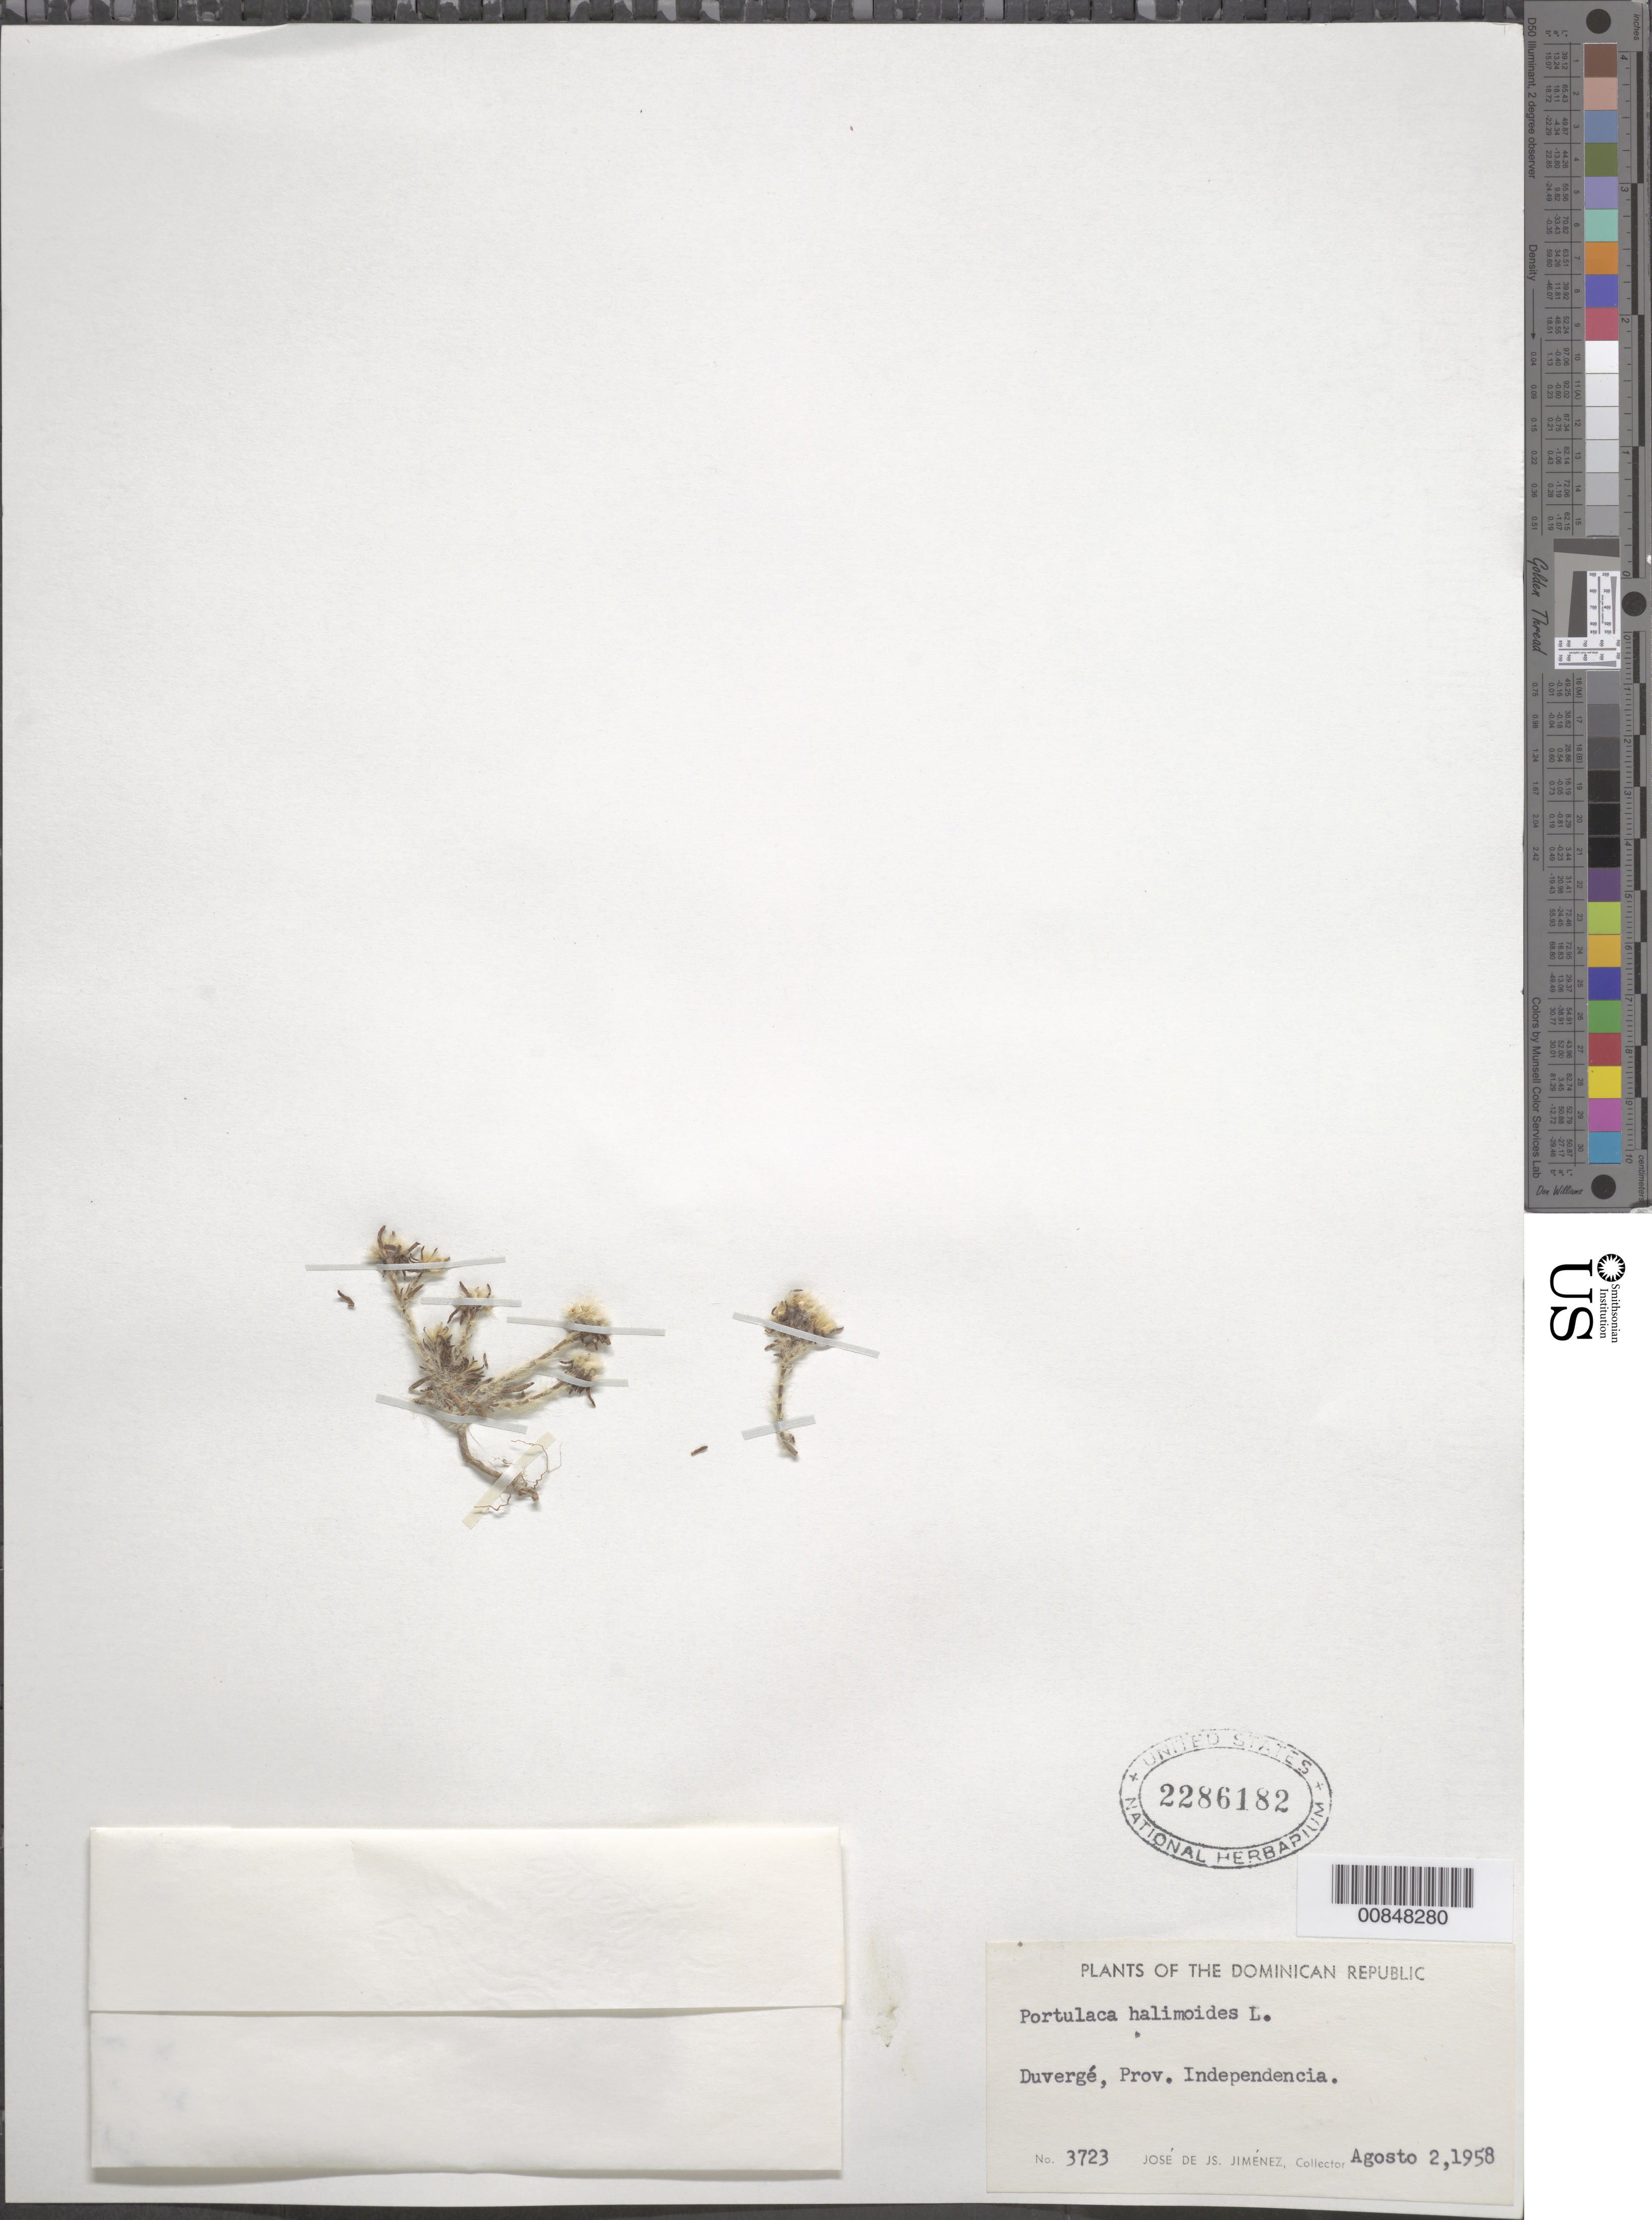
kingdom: Plantae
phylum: Tracheophyta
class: Magnoliopsida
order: Caryophyllales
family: Portulacaceae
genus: Portulaca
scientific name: Portulaca halimoides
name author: L.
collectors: J. J. Jiménez Almonte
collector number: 3723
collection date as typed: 02 Aug 1958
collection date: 1958-08-02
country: Dominican Republic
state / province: Independencia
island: Hispaniola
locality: Duvergé.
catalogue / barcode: US 2286182